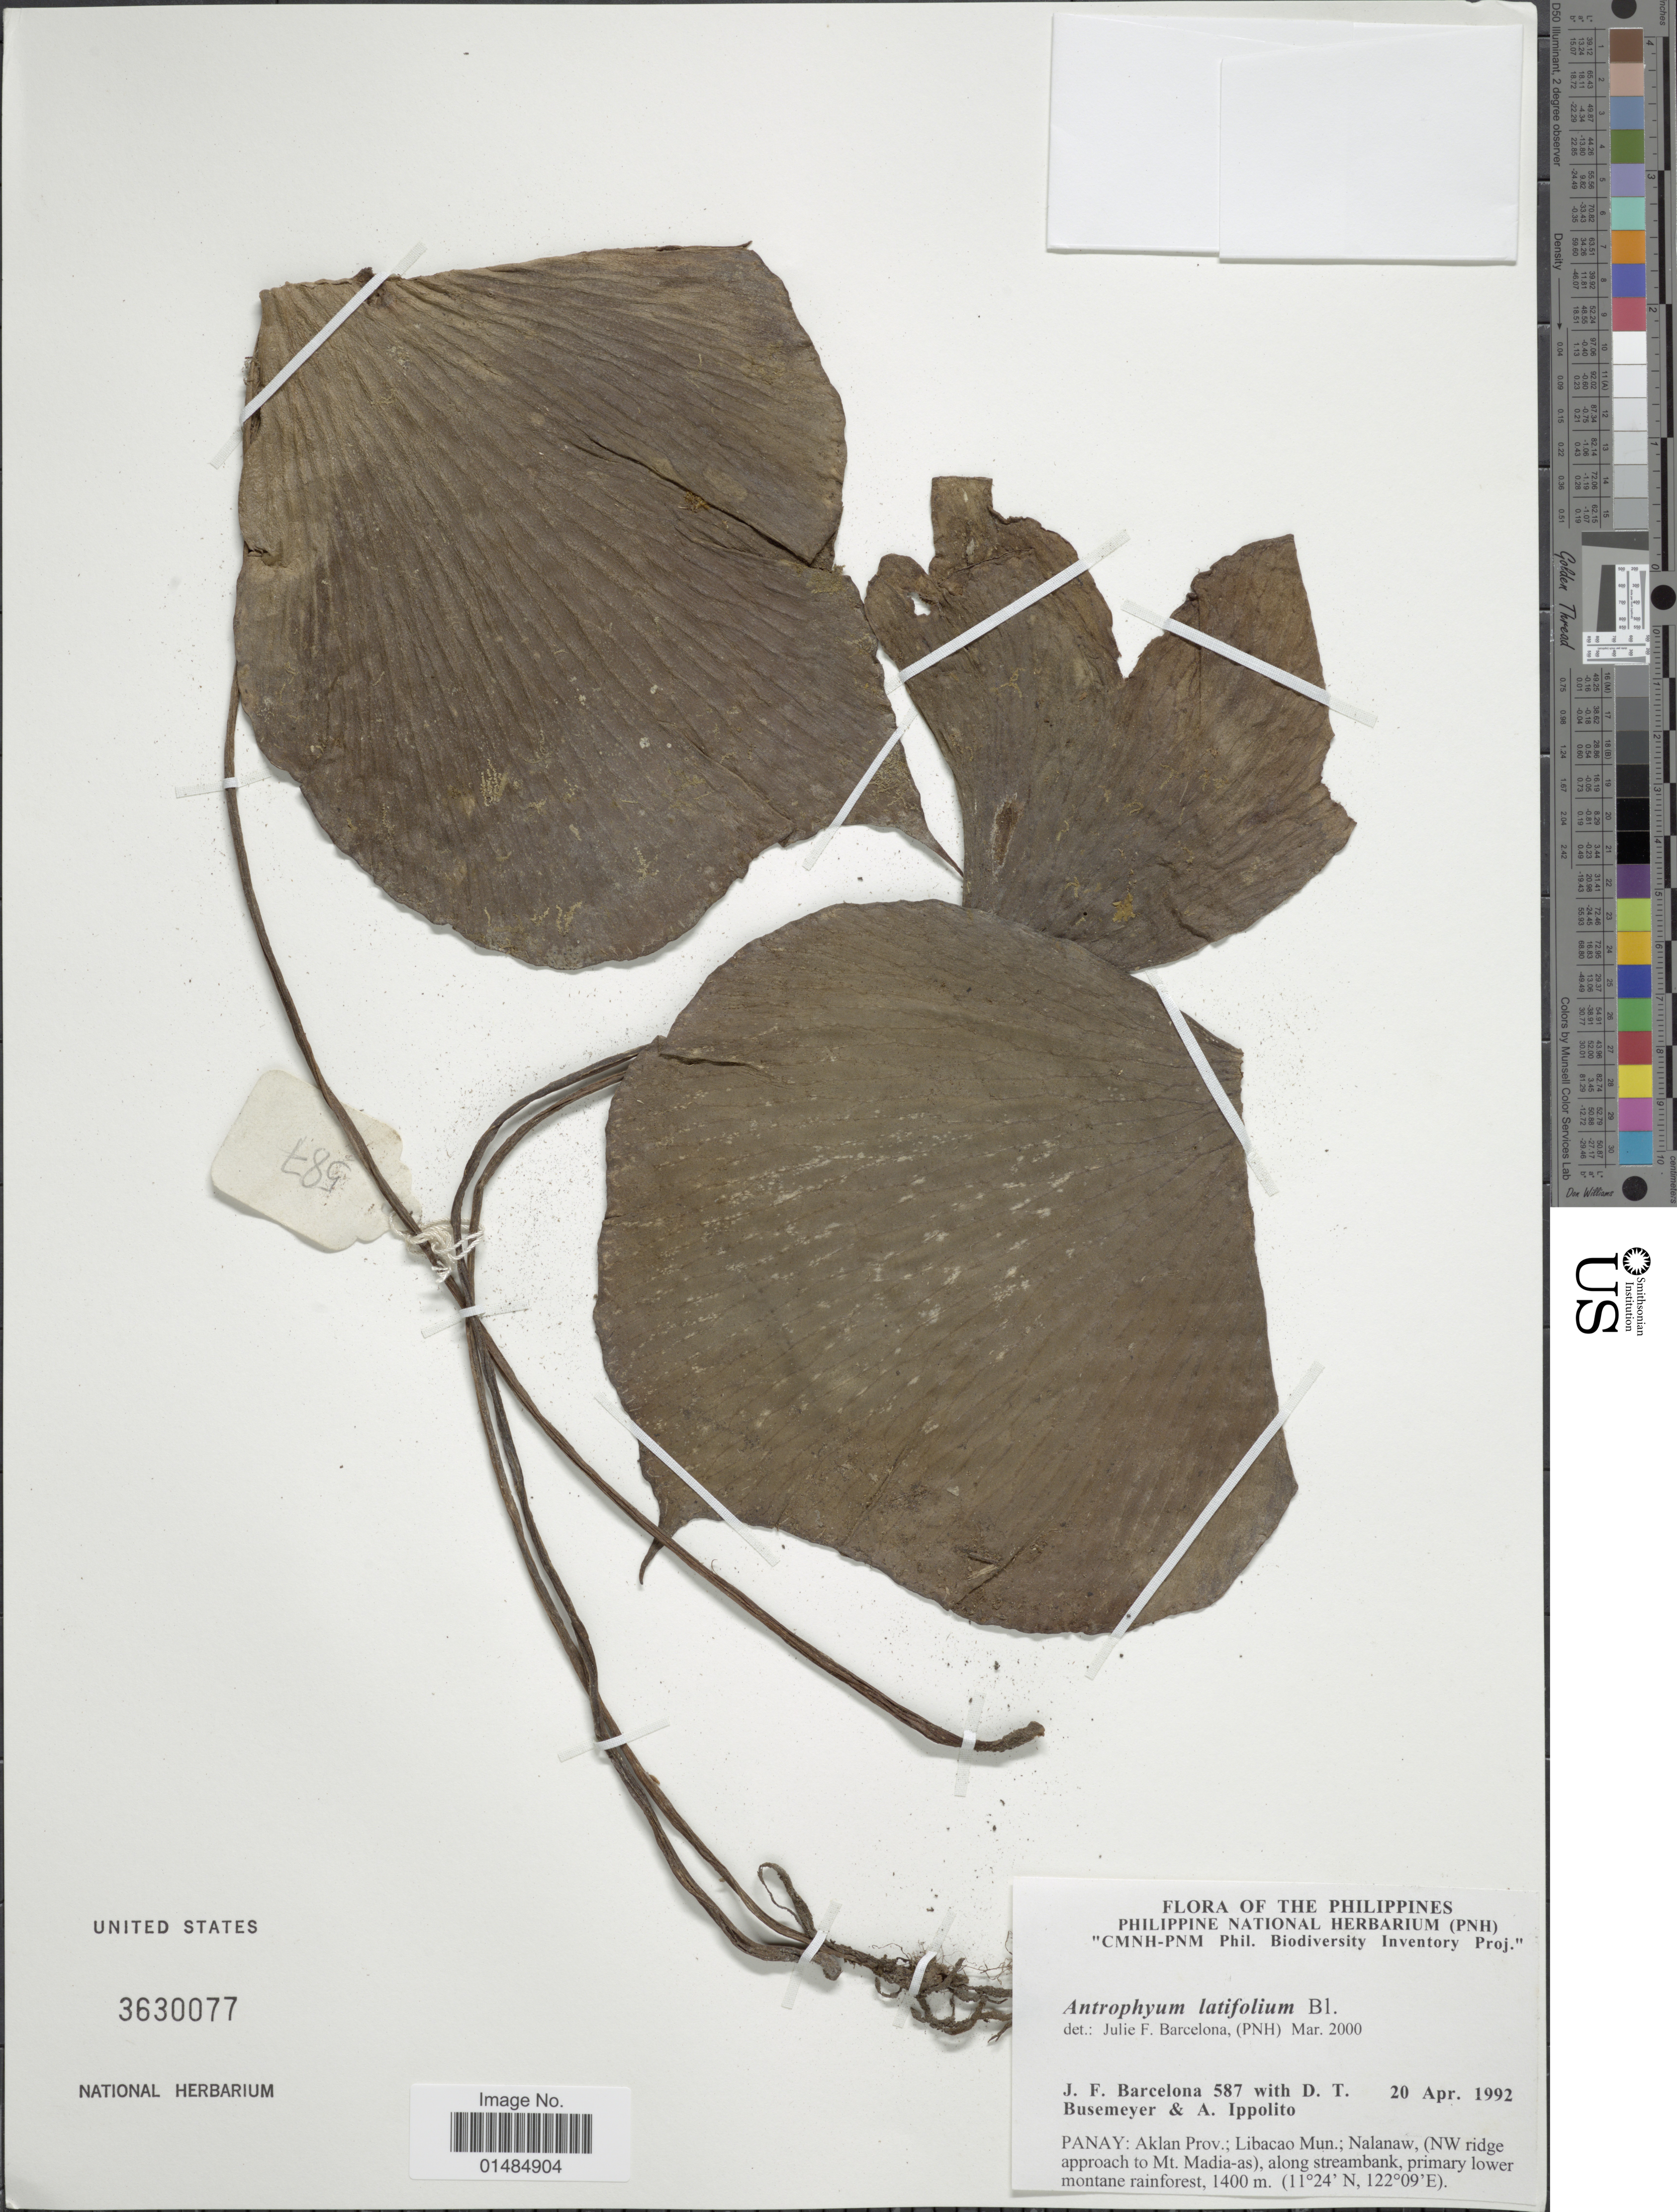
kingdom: Plantae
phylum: Tracheophyta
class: Polypodiopsida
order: Polypodiales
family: Pteridaceae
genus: Antrophyum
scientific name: Antrophyum latifolium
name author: Blume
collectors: J. F. Barcelona, D. Busemeyer & A. Ippolito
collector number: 587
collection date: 1992-04-20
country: Philippines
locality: Aklan Prov.; Libacao Mun.; Nalanaw, (NW ridge approach to Mt. Madia-as)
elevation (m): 1400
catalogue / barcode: US 3630077